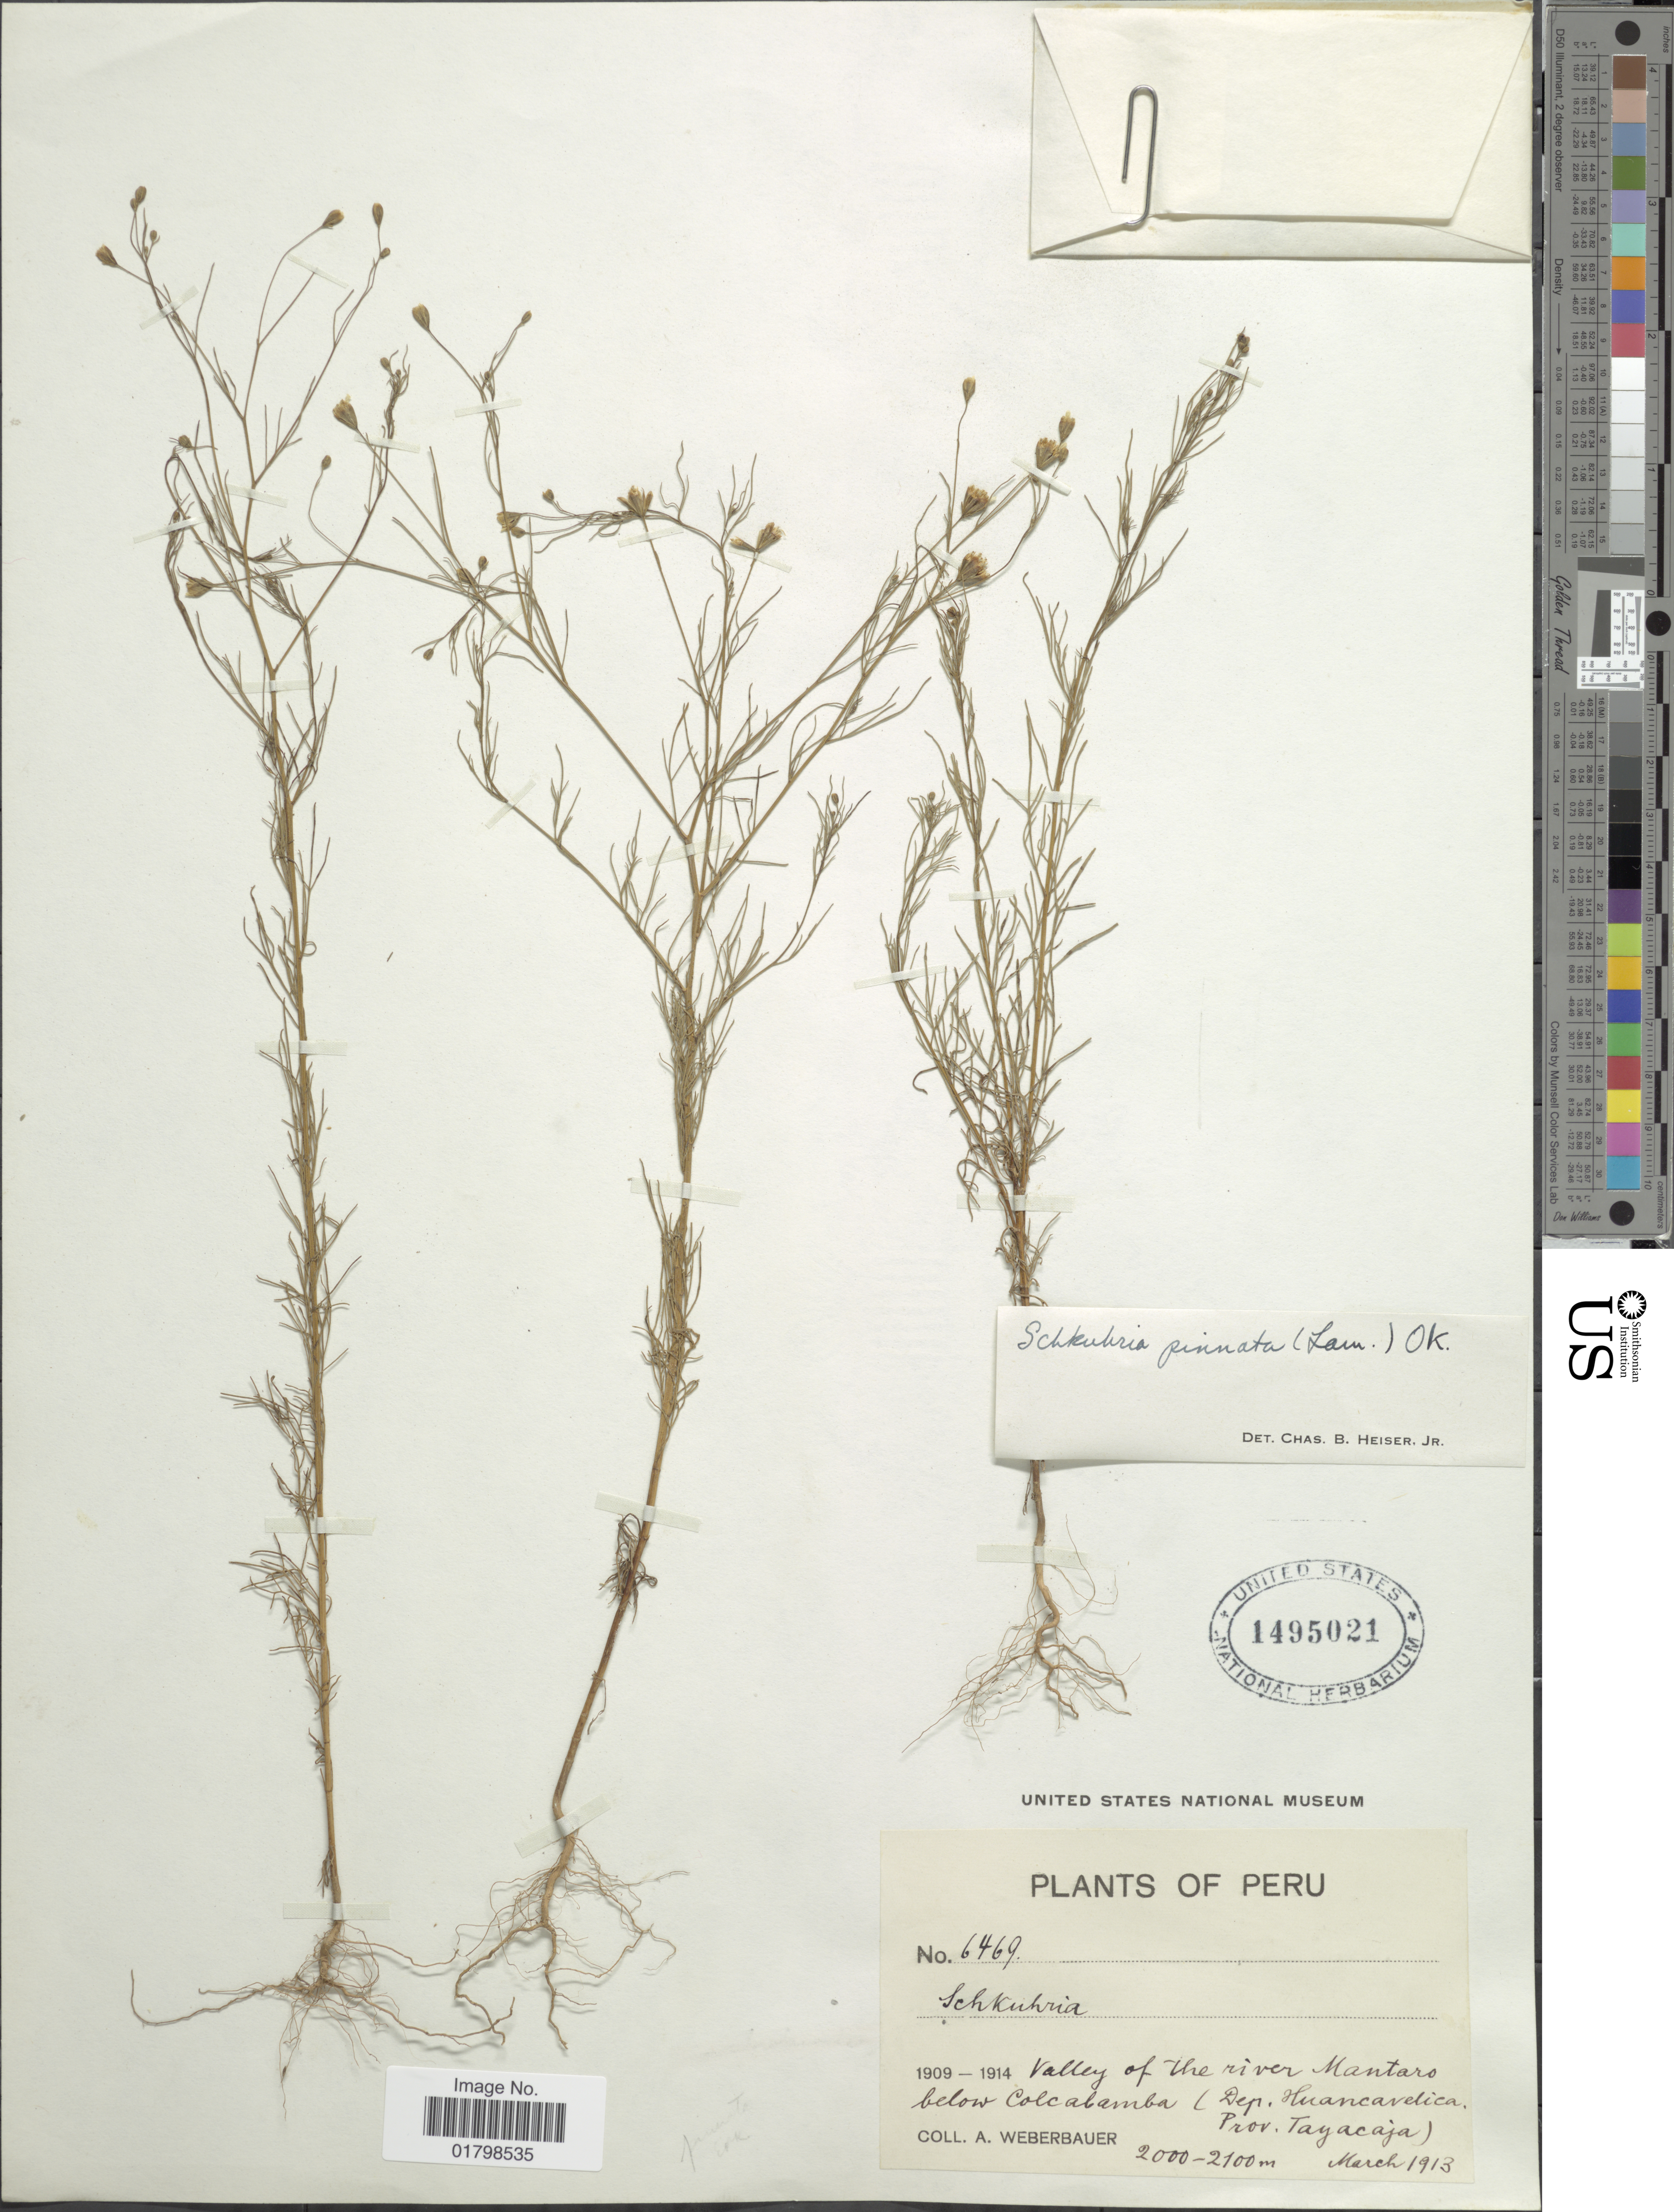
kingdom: Plantae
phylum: Tracheophyta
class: Magnoliopsida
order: Asterales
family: Asteraceae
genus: Schkuhria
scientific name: Schkuhria pinnata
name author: (Lam.) Kuntze ex Thell.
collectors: A. Weberbauer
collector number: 6469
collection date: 1913-03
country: Peru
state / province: Huancavelica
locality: Valley of the river Mantaro below Colcabamba (Prov. Tayacaja)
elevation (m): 2000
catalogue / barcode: US 1495021